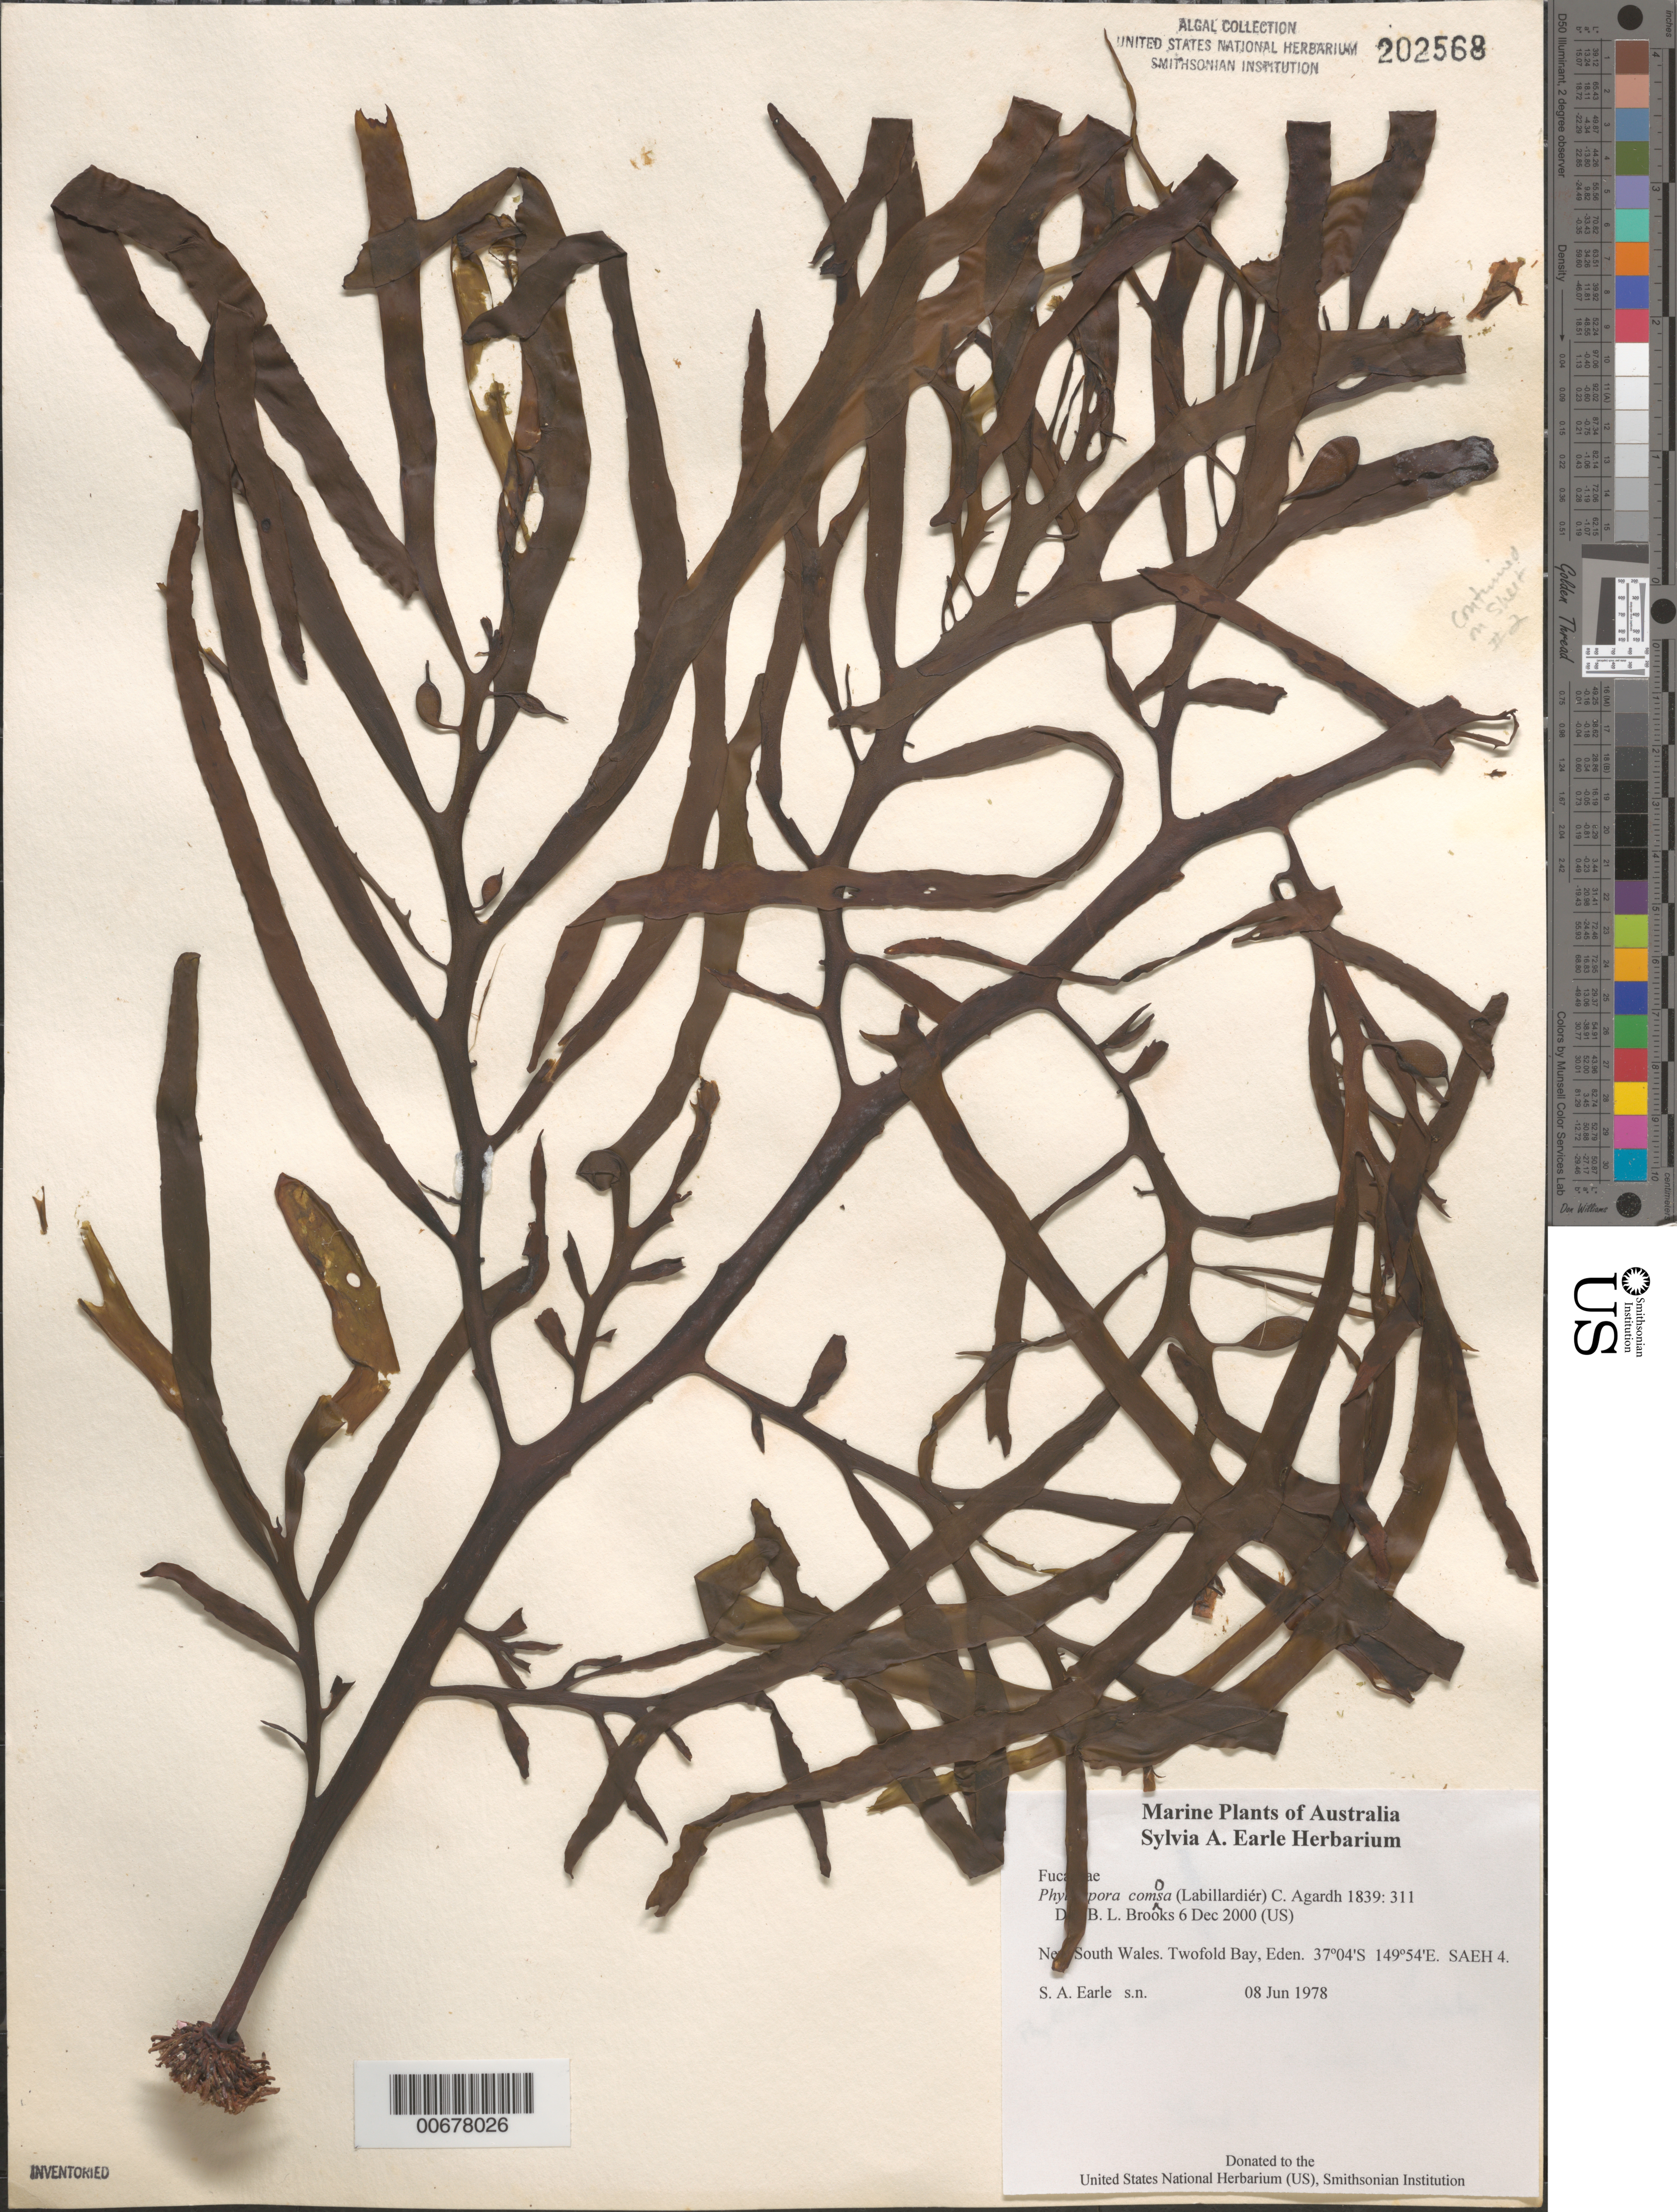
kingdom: Chromista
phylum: Ochrophyta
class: Phaeophyceae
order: Fucales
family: Seirococcaceae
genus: Phyllospora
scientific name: Phyllospora comosa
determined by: Brooks, B. L., (BOT), Smithsonian Institution - National Museum of Natural History (UNITED STATES)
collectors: S. A. Earle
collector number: SAEH 4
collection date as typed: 08 Jun 1978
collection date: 1978-06-08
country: Australia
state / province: New South Wales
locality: Eden, Two Fold Bay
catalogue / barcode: US 202568